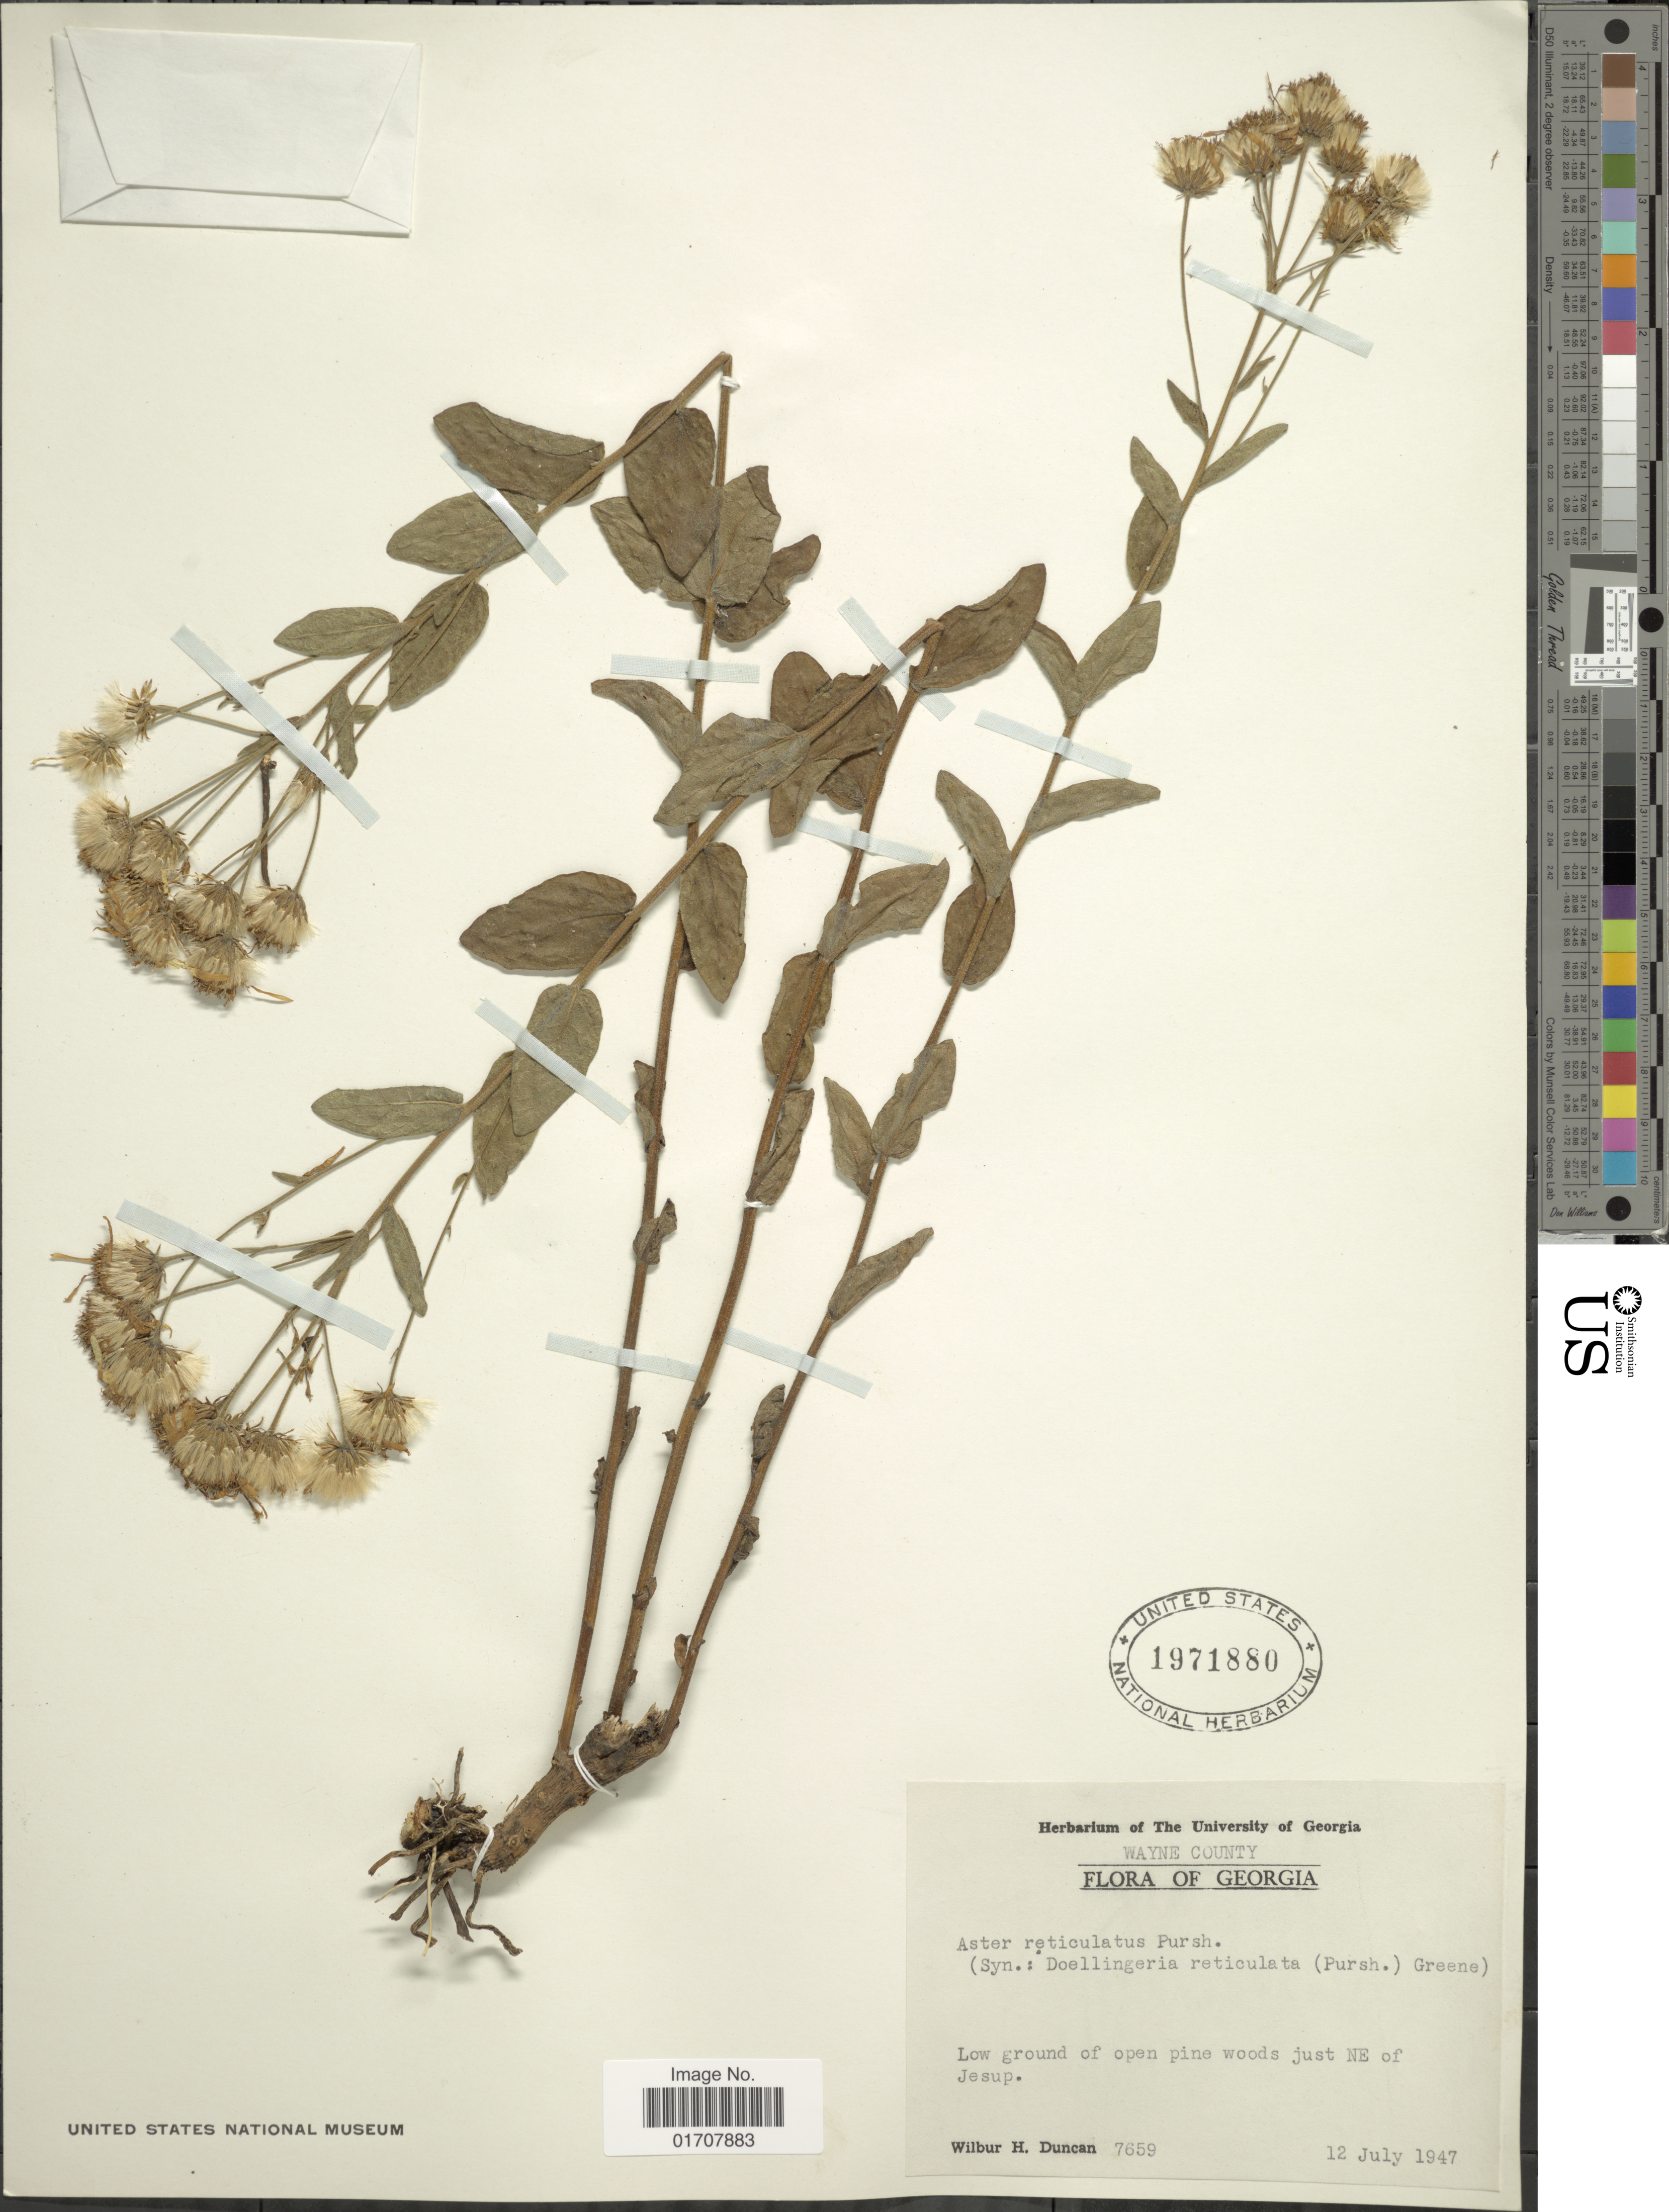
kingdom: Plantae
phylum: Tracheophyta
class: Magnoliopsida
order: Asterales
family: Asteraceae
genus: Oclemena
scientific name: Oclemena reticulata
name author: (Pursh) G.L. Nesom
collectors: W. H. Duncan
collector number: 7659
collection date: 1947-07-12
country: United States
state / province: Georgia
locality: Wayne County, Low ground of open pine woods just NE of Jesup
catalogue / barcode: US 1971880